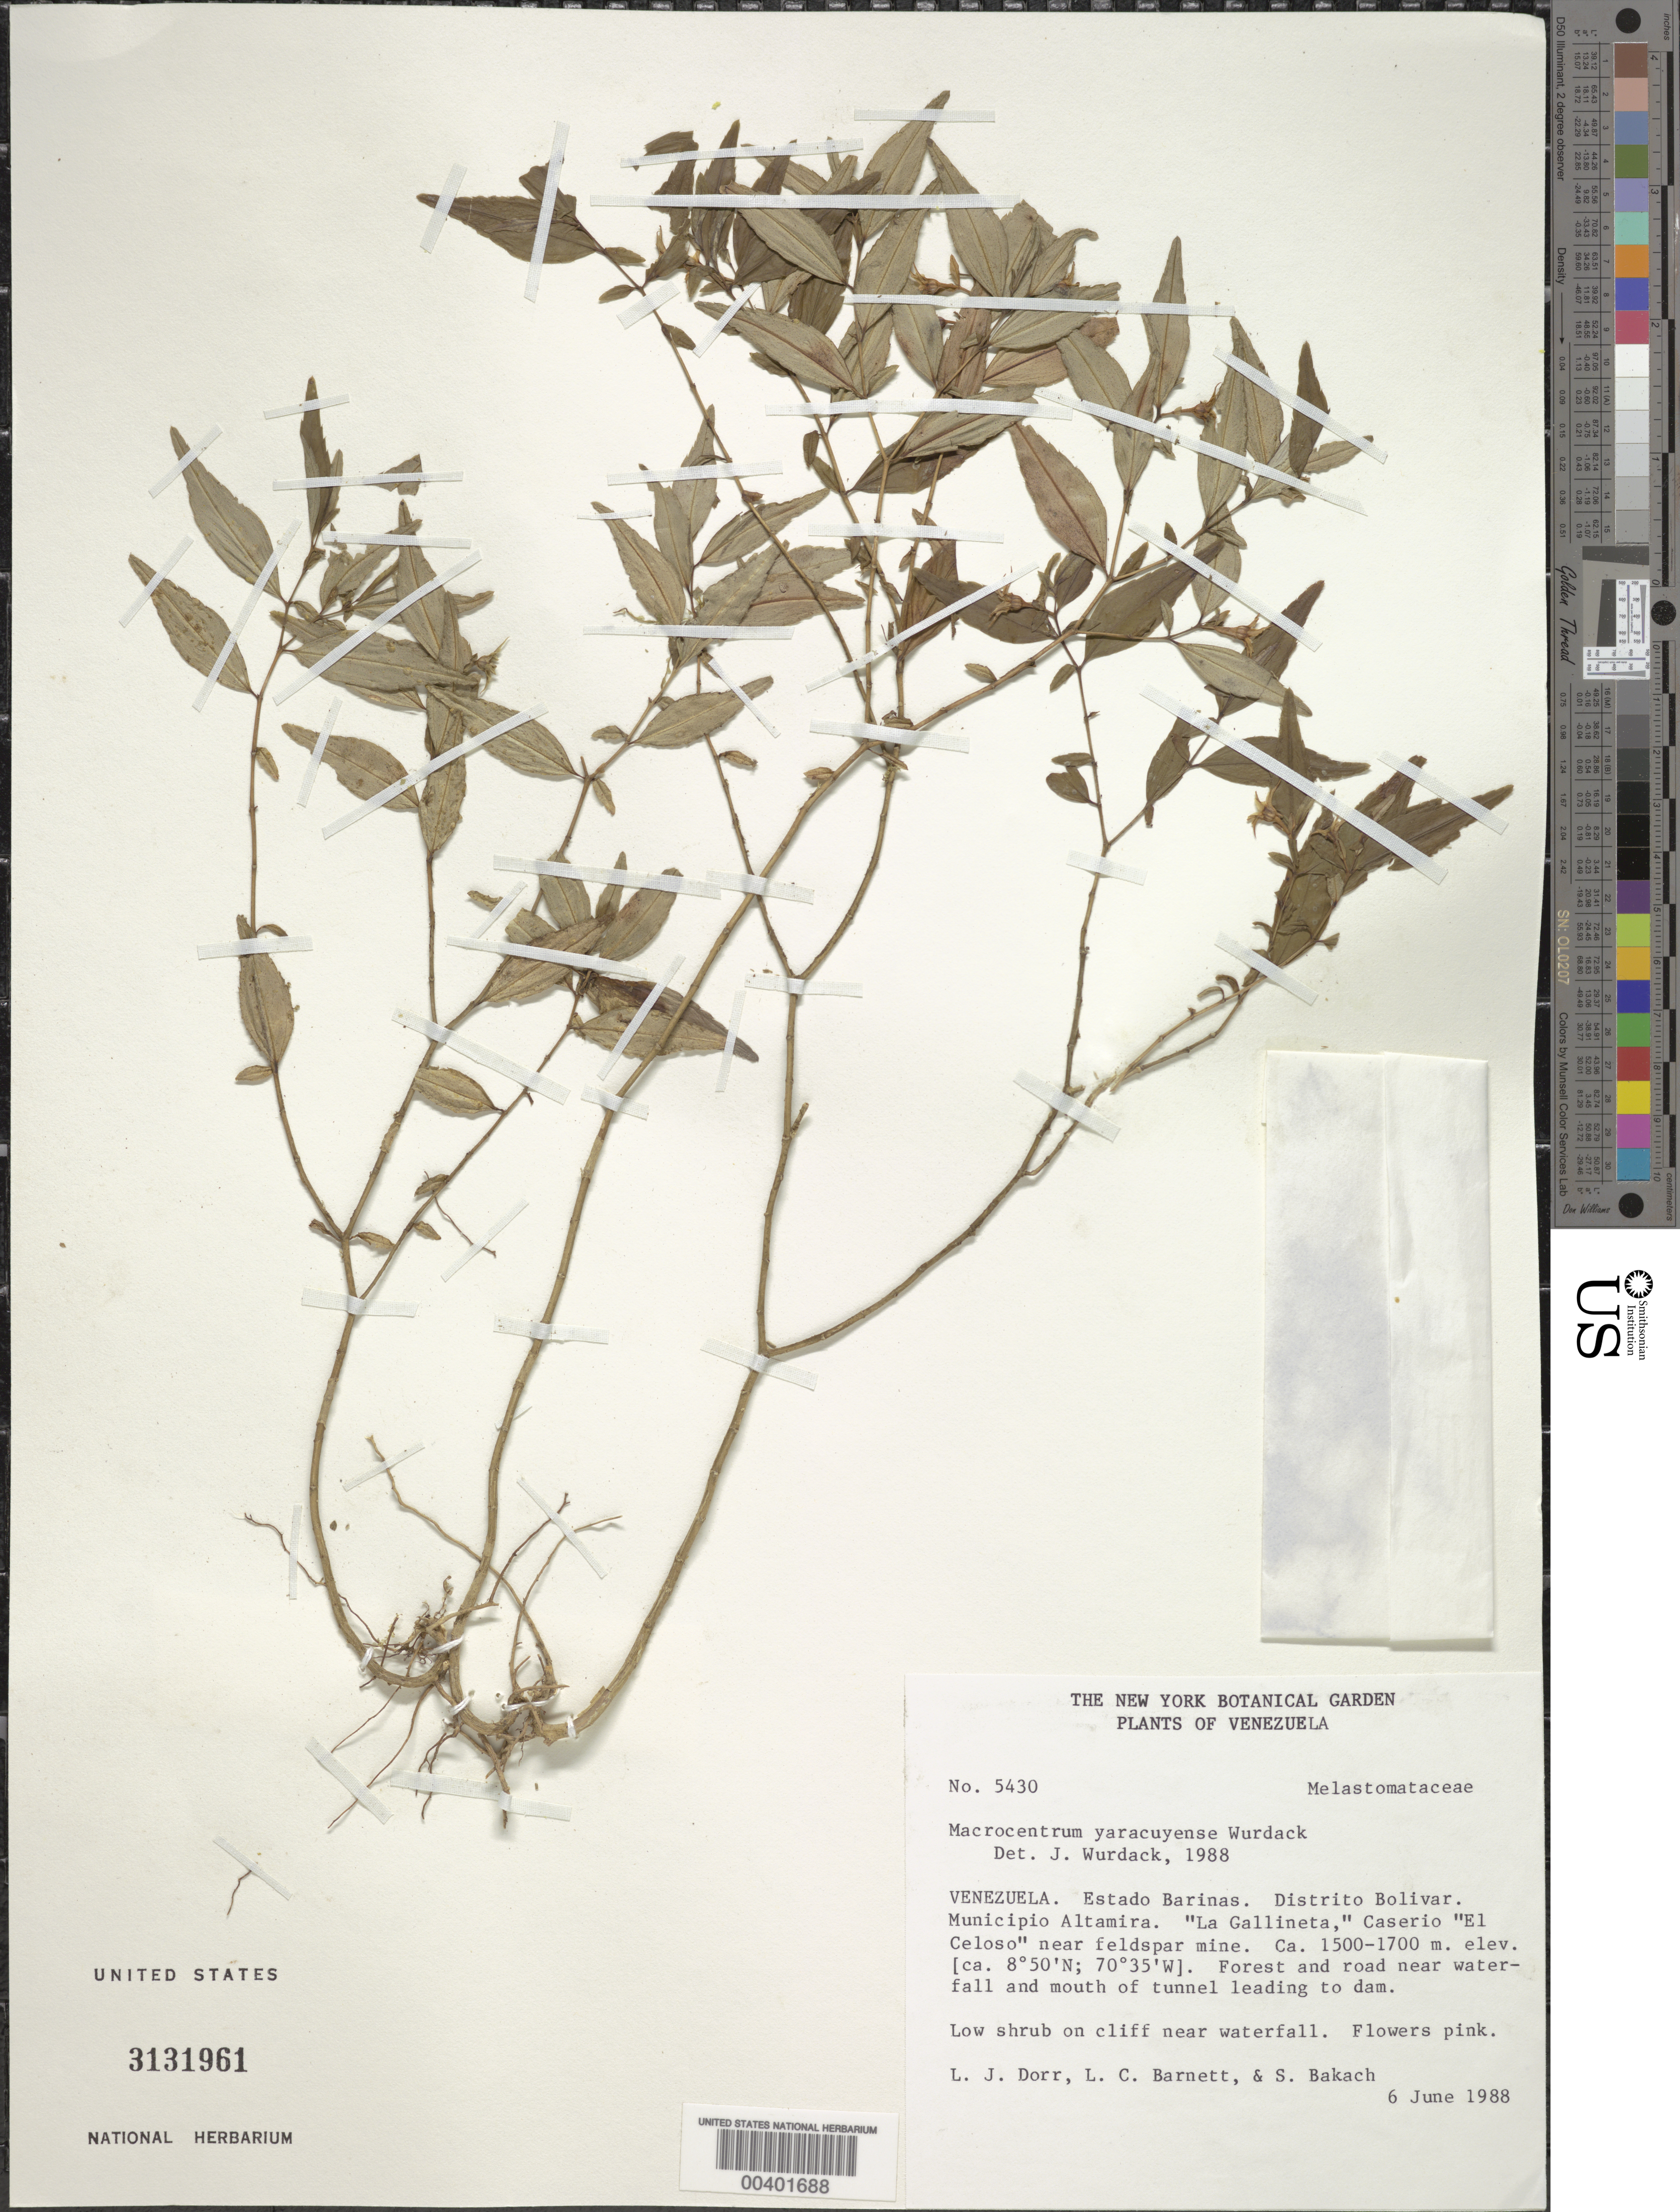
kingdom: Plantae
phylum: Tracheophyta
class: Magnoliopsida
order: Myrtales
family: Melastomataceae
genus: Macrocentrum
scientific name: Macrocentrum yaracuyense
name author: Wurdack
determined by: Wurdack, John J., (US), US (UNITED STATES)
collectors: L. J. Dorr, L. C. Barnett & S. Bakach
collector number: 5430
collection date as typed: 06 Jun 1988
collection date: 1988-06-06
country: Venezuela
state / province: Barinas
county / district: Bolívar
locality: "La Gallineta," Caserio "El Celoso" near feldspar mine.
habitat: On cliff near waterfall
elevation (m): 1500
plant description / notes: NY, PORT, US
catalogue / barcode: US 3131961